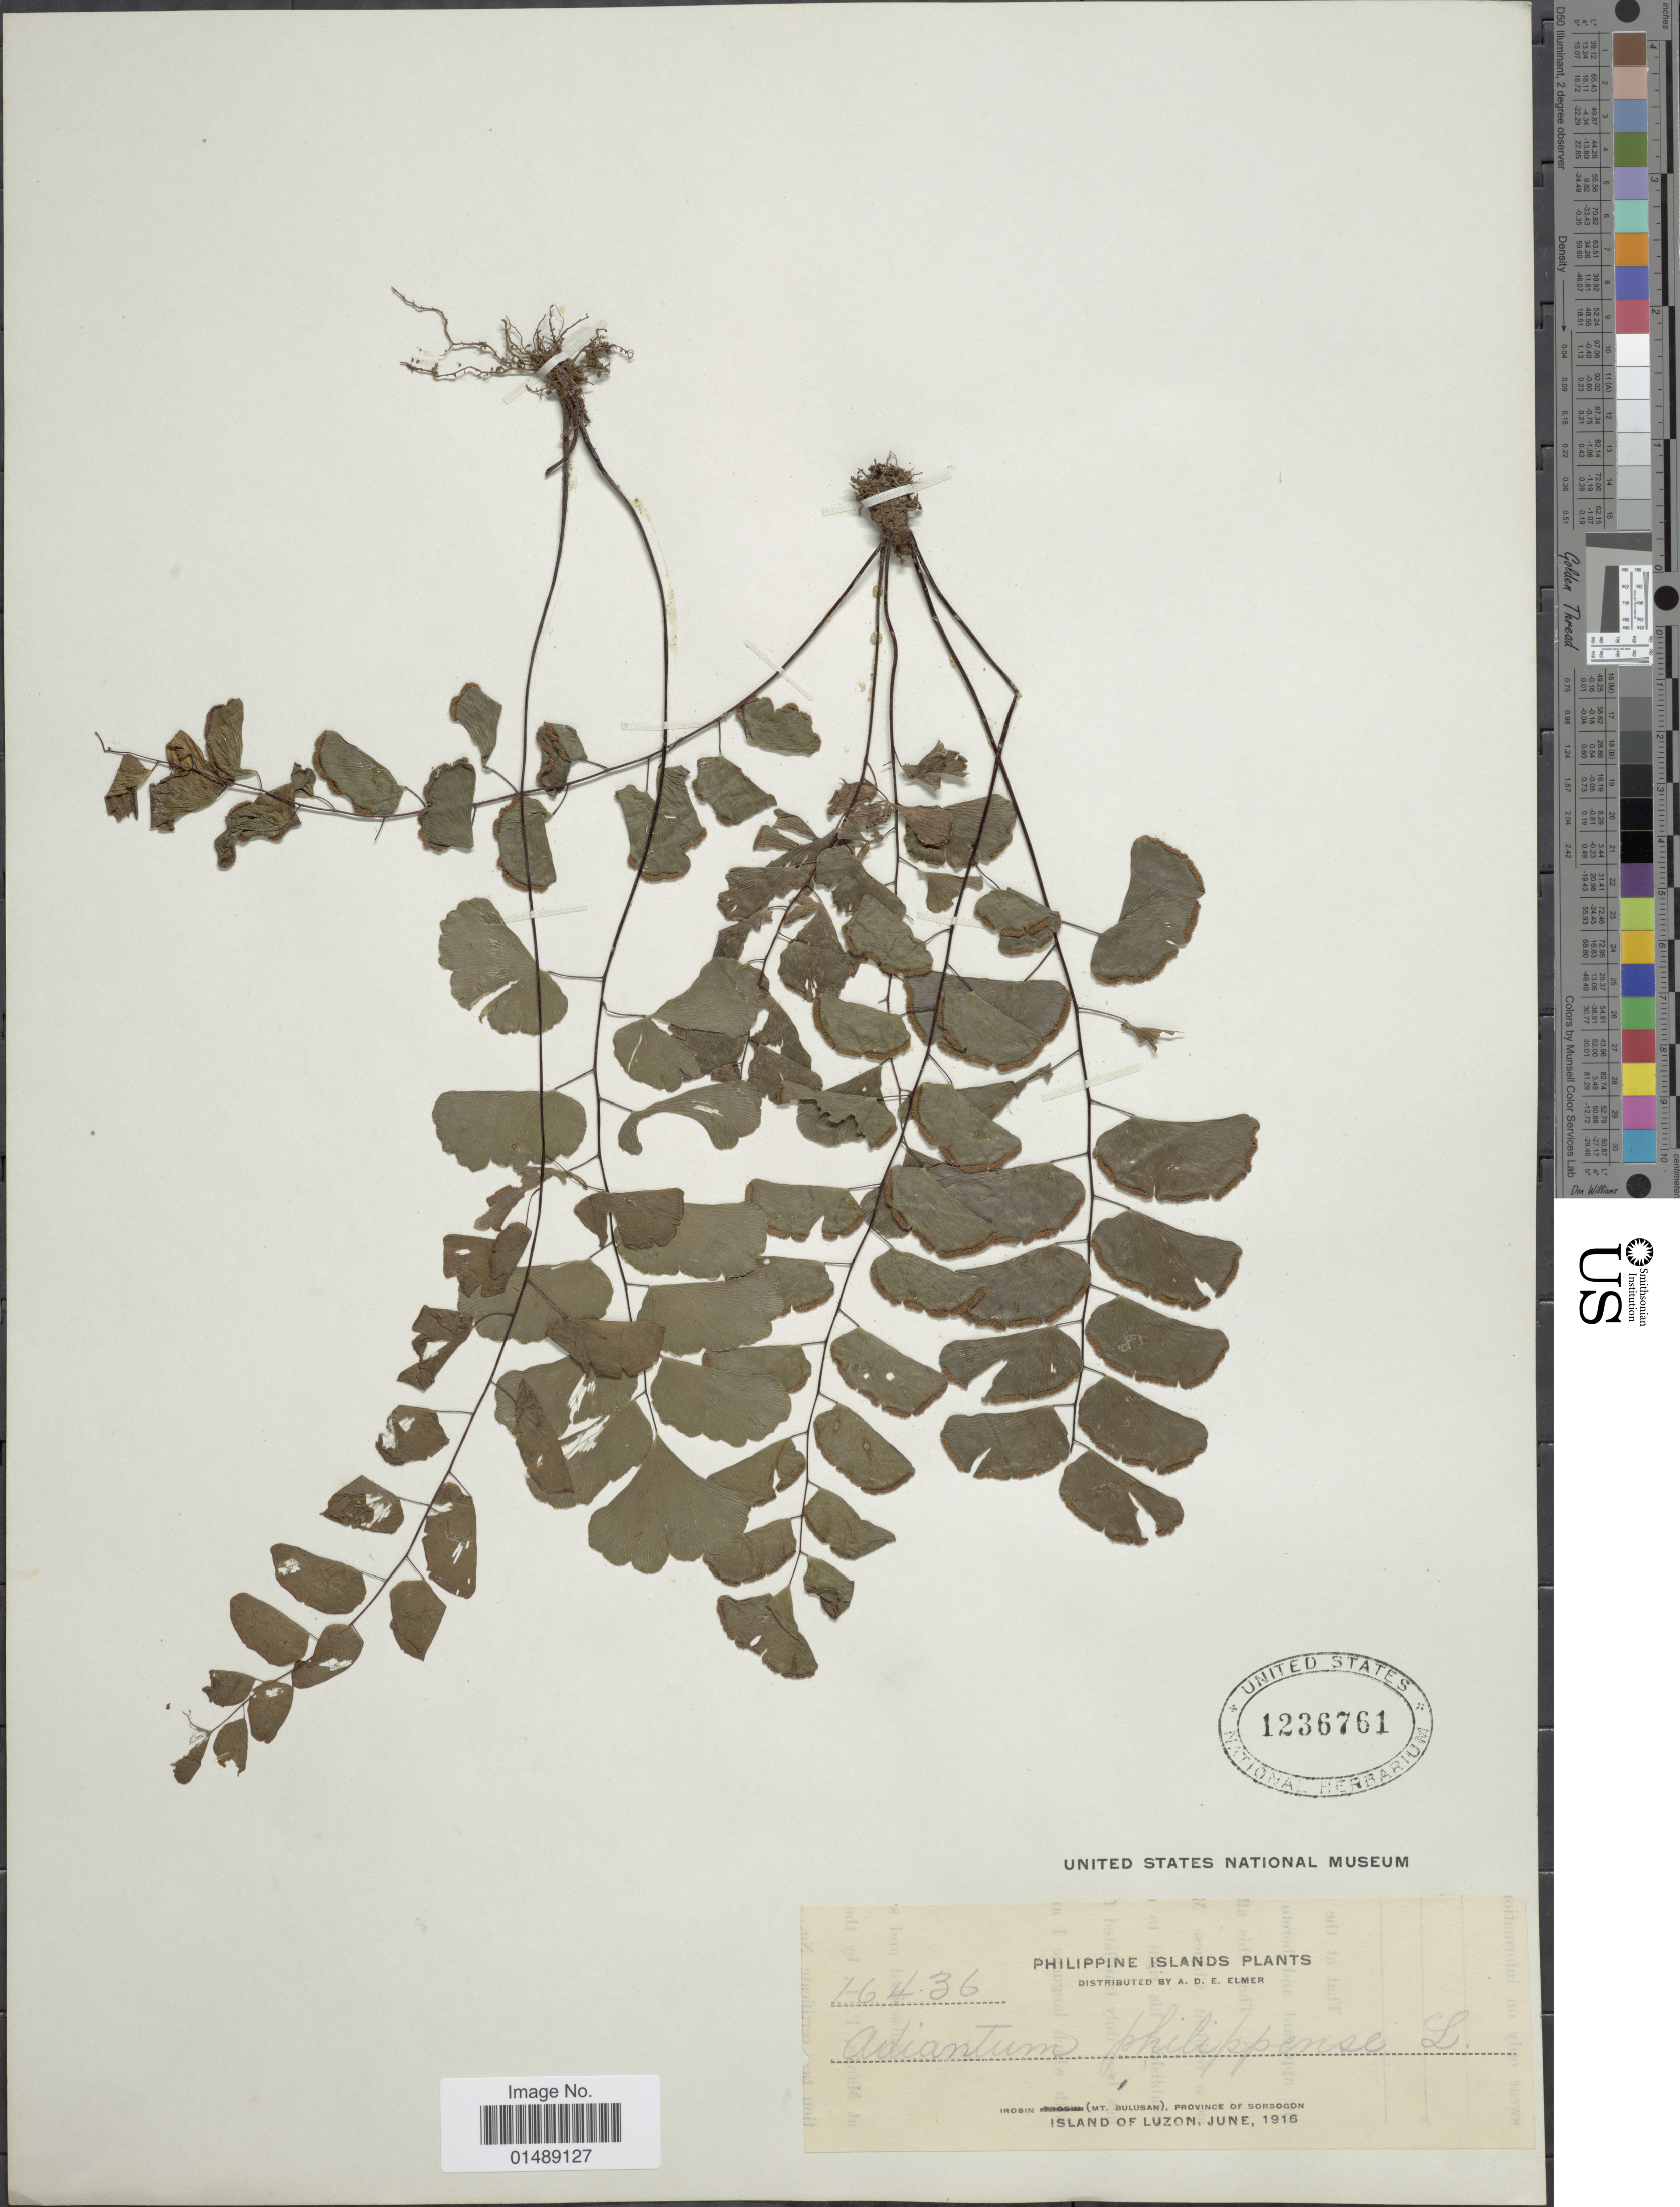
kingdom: Plantae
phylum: Tracheophyta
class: Polypodiopsida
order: Polypodiales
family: Pteridaceae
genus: Adiantum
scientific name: Adiantum philippense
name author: L.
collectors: A. D. E. Elmer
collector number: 16436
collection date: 1916-06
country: Philippines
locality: Irsoin (Mt. Bulusan), Province of Sorsogon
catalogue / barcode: US 1236761